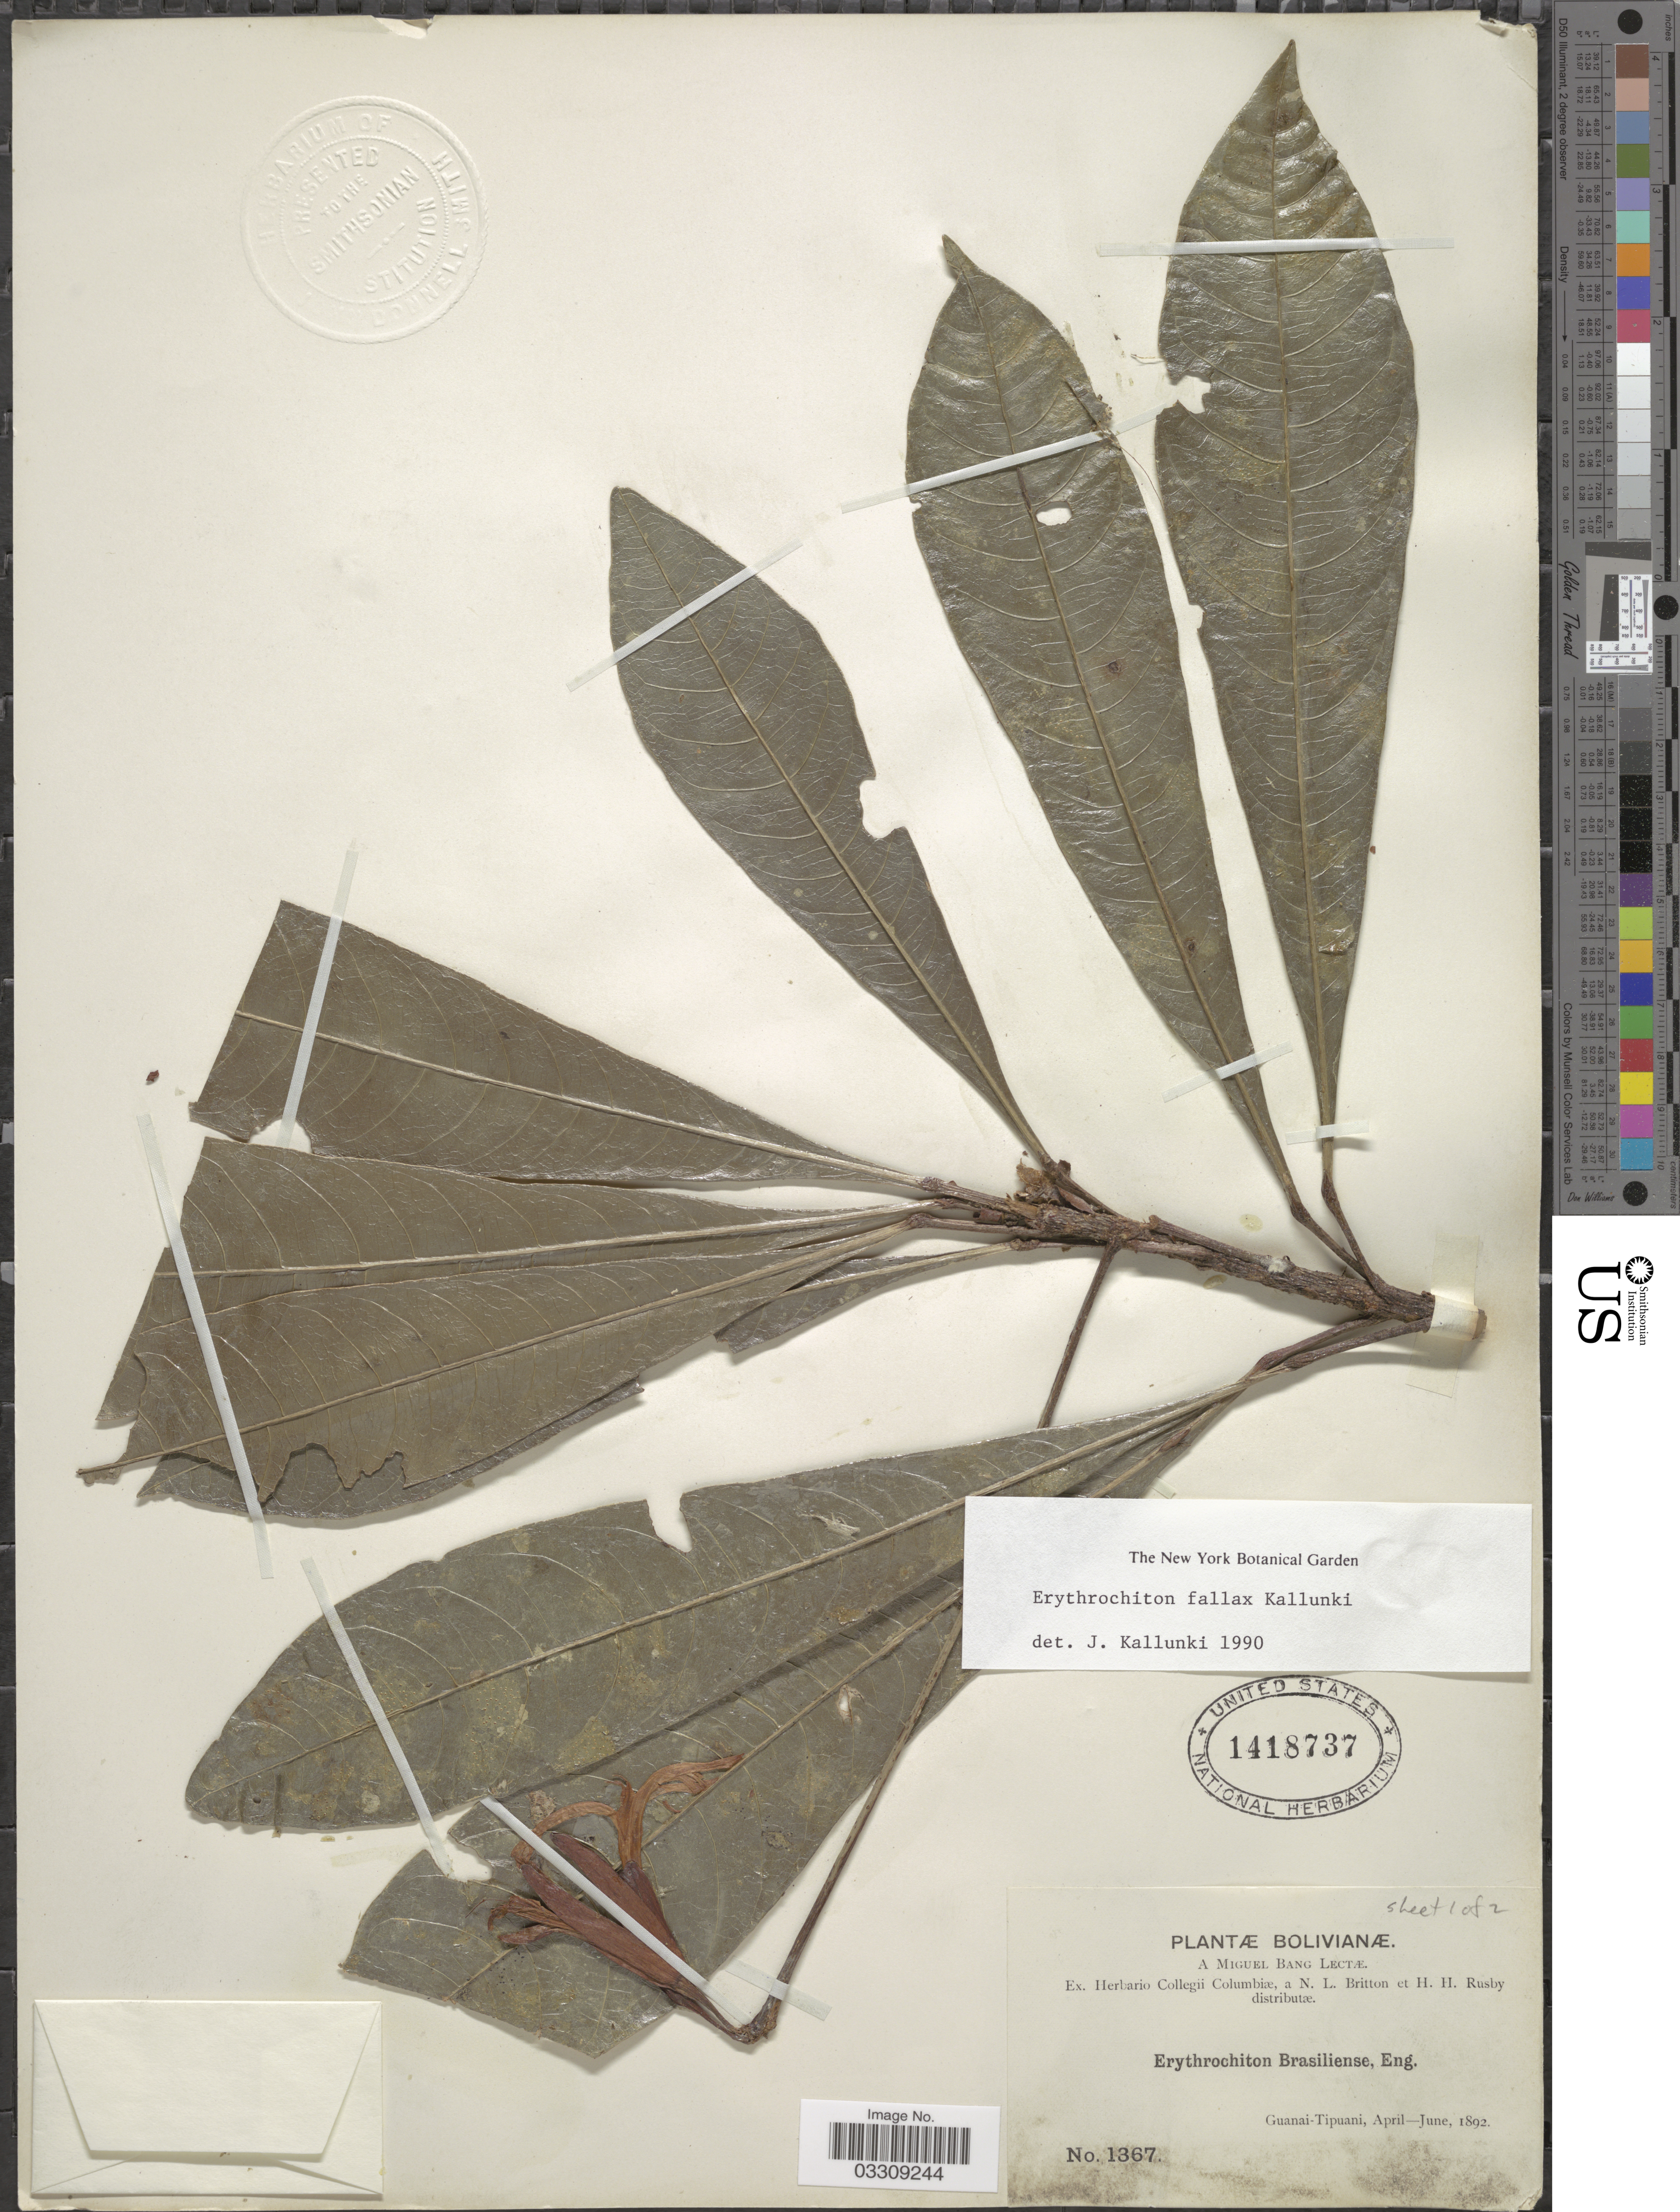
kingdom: Plantae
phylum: Tracheophyta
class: Magnoliopsida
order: Sapindales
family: Rutaceae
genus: Erythrochiton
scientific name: Erythrochiton fallax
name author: Kallunki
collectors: M. Bang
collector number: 1367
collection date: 1892-04/1892-06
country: Bolivia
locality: Guanai-Tipuani.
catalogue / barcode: US 1418737